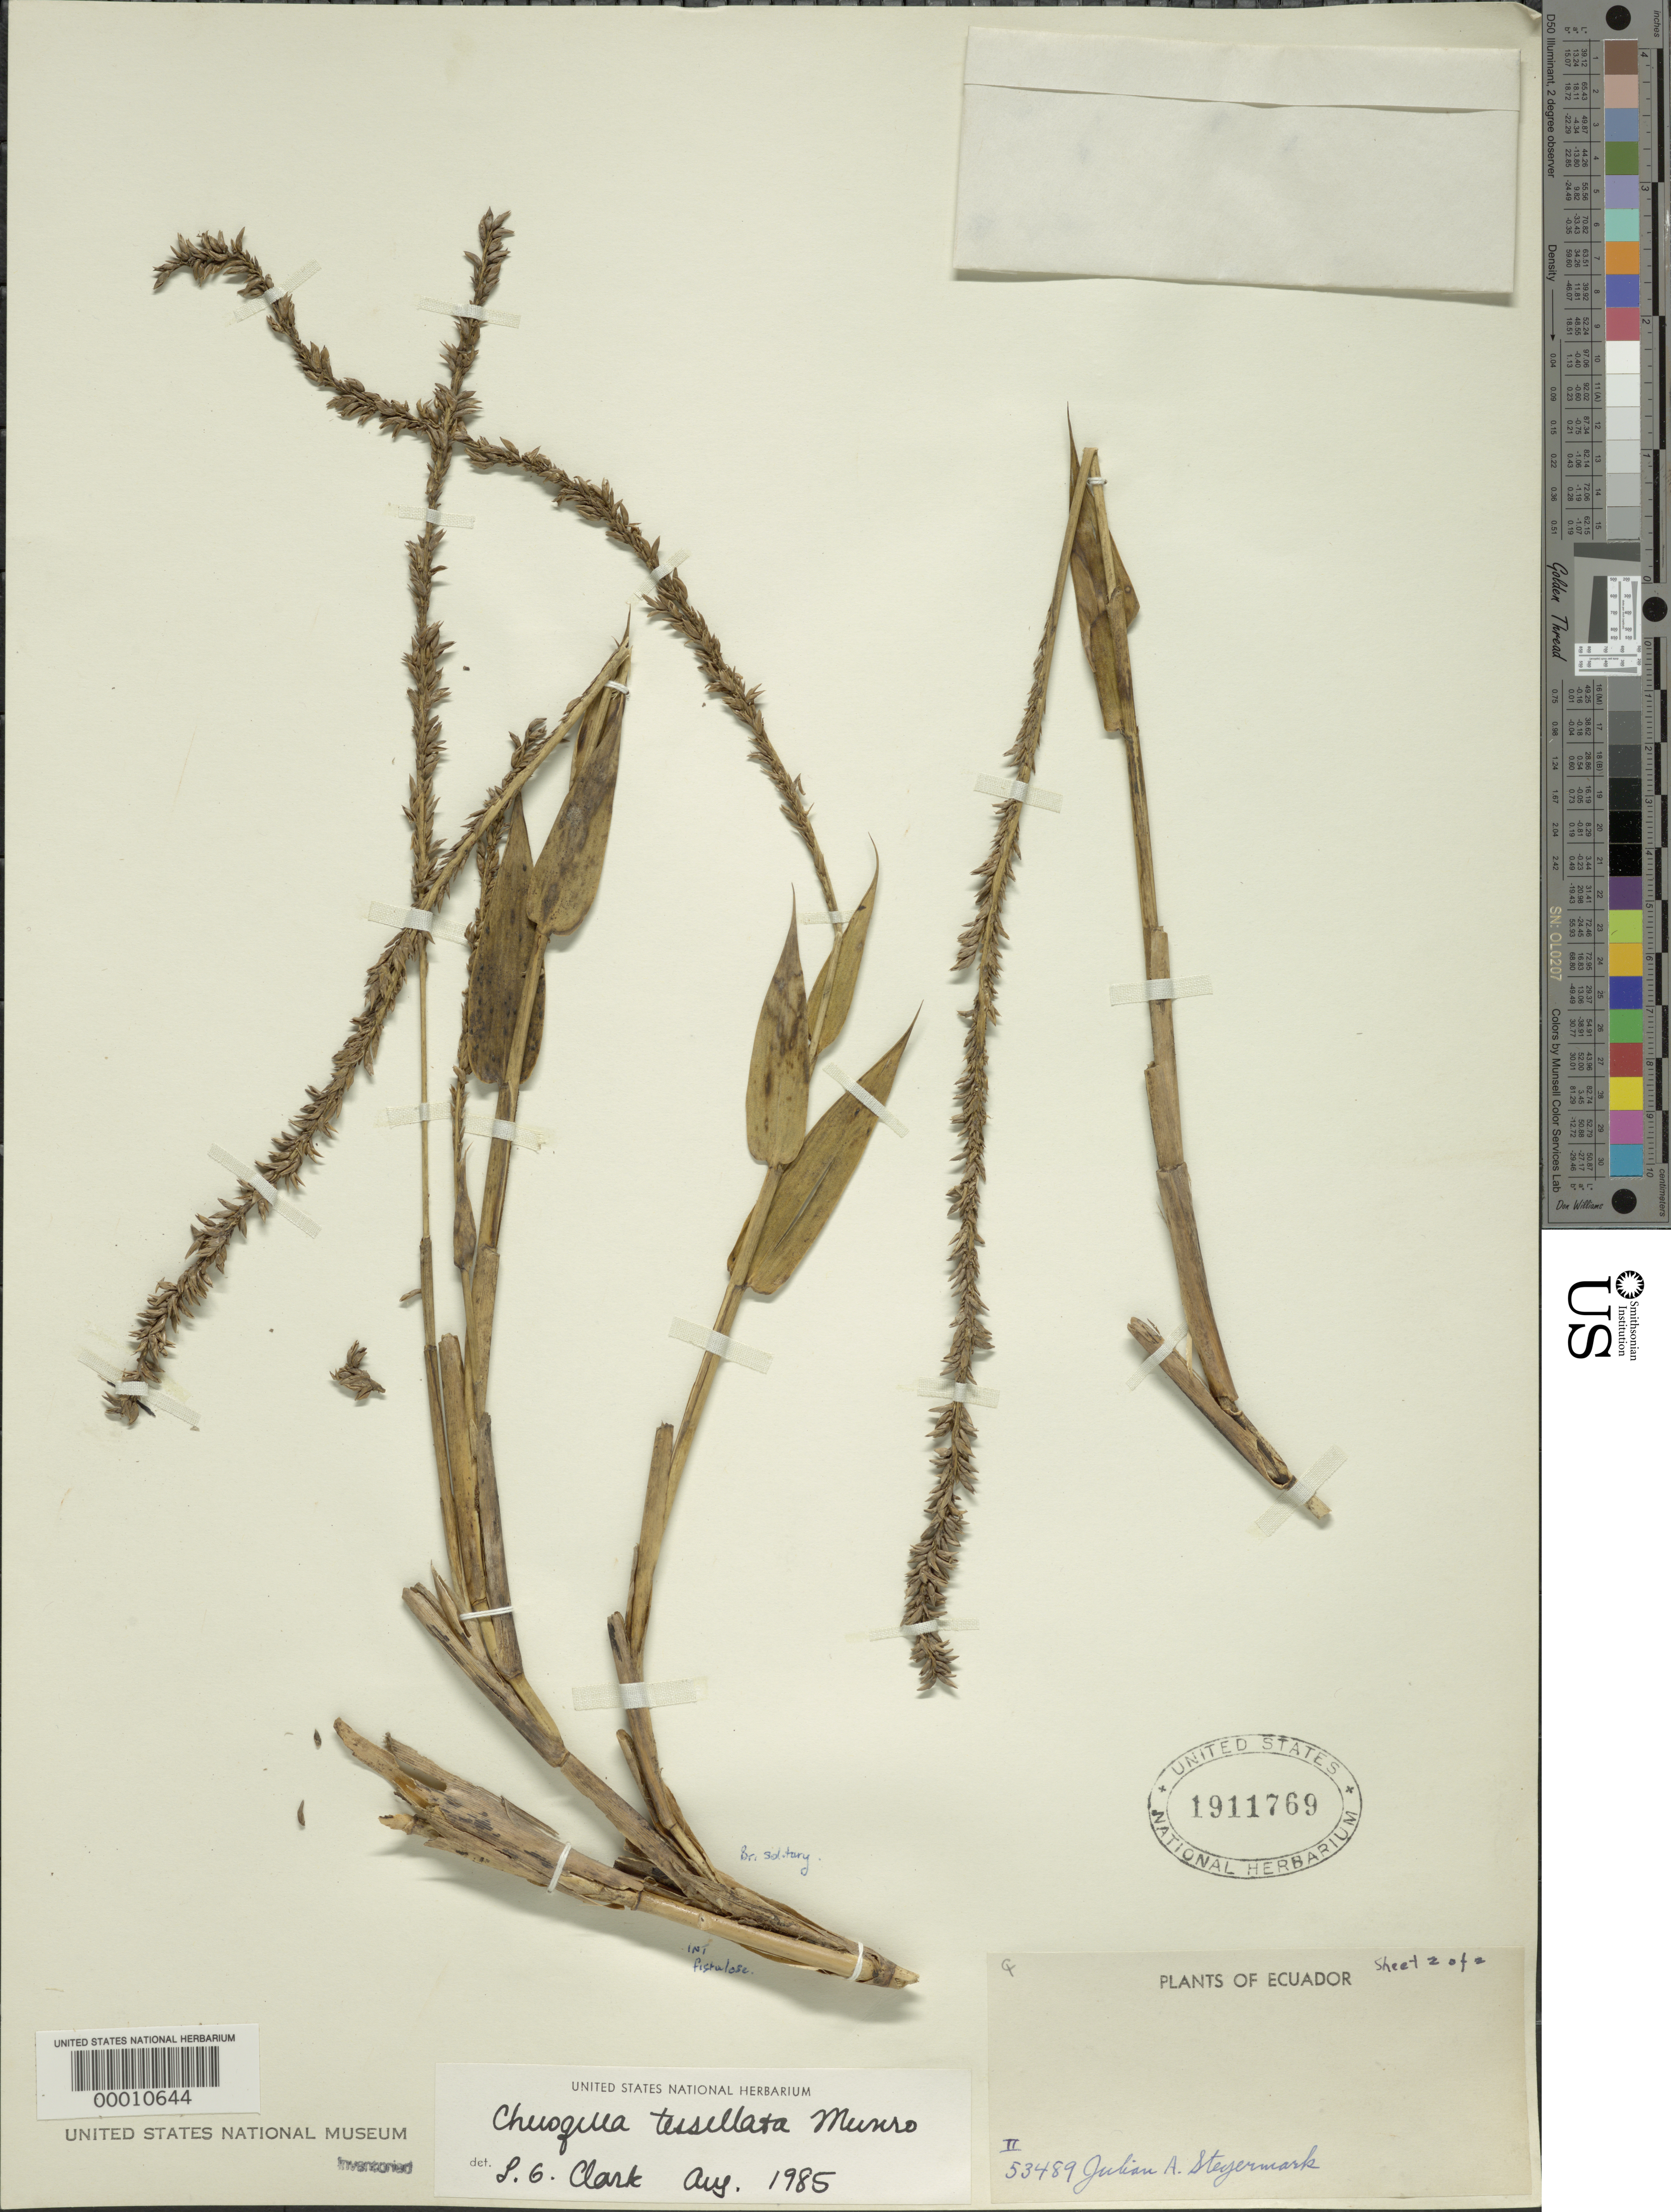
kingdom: Plantae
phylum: Tracheophyta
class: Liliopsida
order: Poales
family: Poaceae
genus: Chusquea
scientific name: Chusquea tessellata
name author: Munro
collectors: J. Steyermark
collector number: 53489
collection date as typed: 09 Jul 1943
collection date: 1943-07-09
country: Ecuador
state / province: Morona-Santiago / Zamora-Chinchipe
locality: Rio tintas; Prov. Santiago-Zamora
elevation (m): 3200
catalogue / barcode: US 1911769